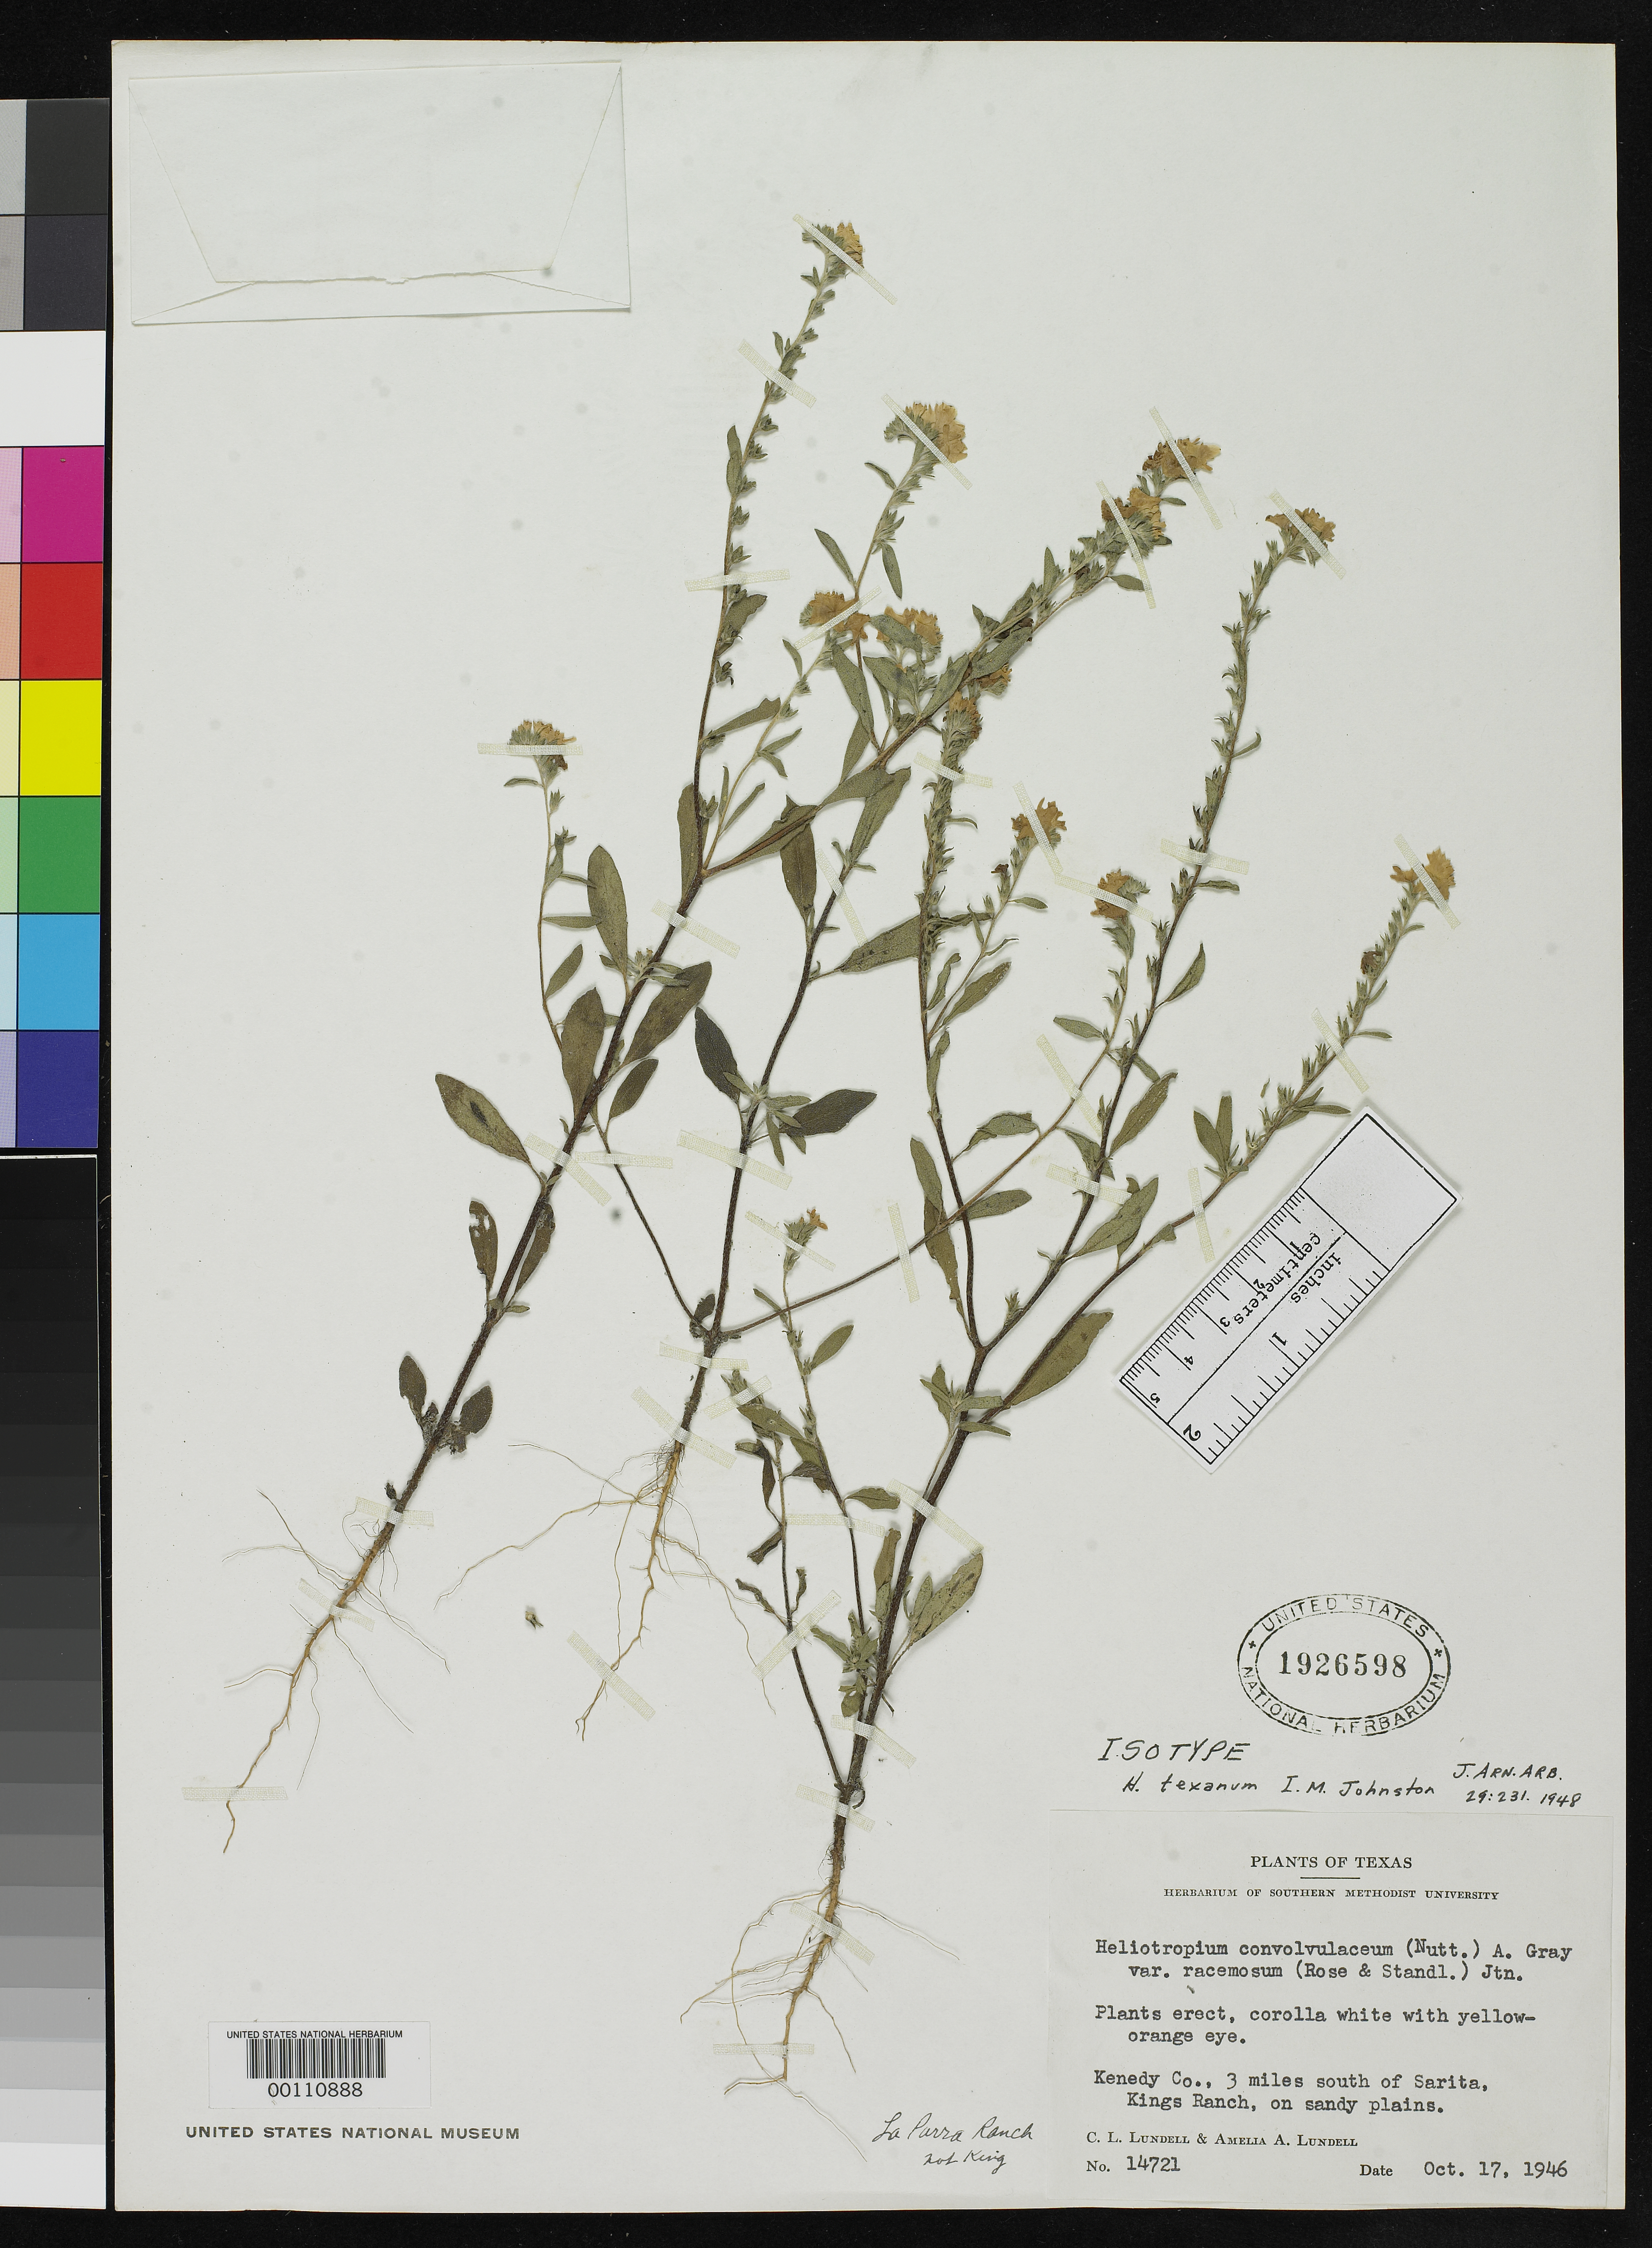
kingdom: Plantae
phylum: Tracheophyta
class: Magnoliopsida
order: Boraginales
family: Heliotropiaceae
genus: Heliotropium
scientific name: Heliotropium texanum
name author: I.M. Johnst.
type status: Isotype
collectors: C. L. Lundell & A. A. Lundell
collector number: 14721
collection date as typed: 17 Oct 1946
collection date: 1946-10-17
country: United States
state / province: Texas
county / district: Kenedy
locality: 3 mi of Sarita, King's Ranch.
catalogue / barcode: US 1926598